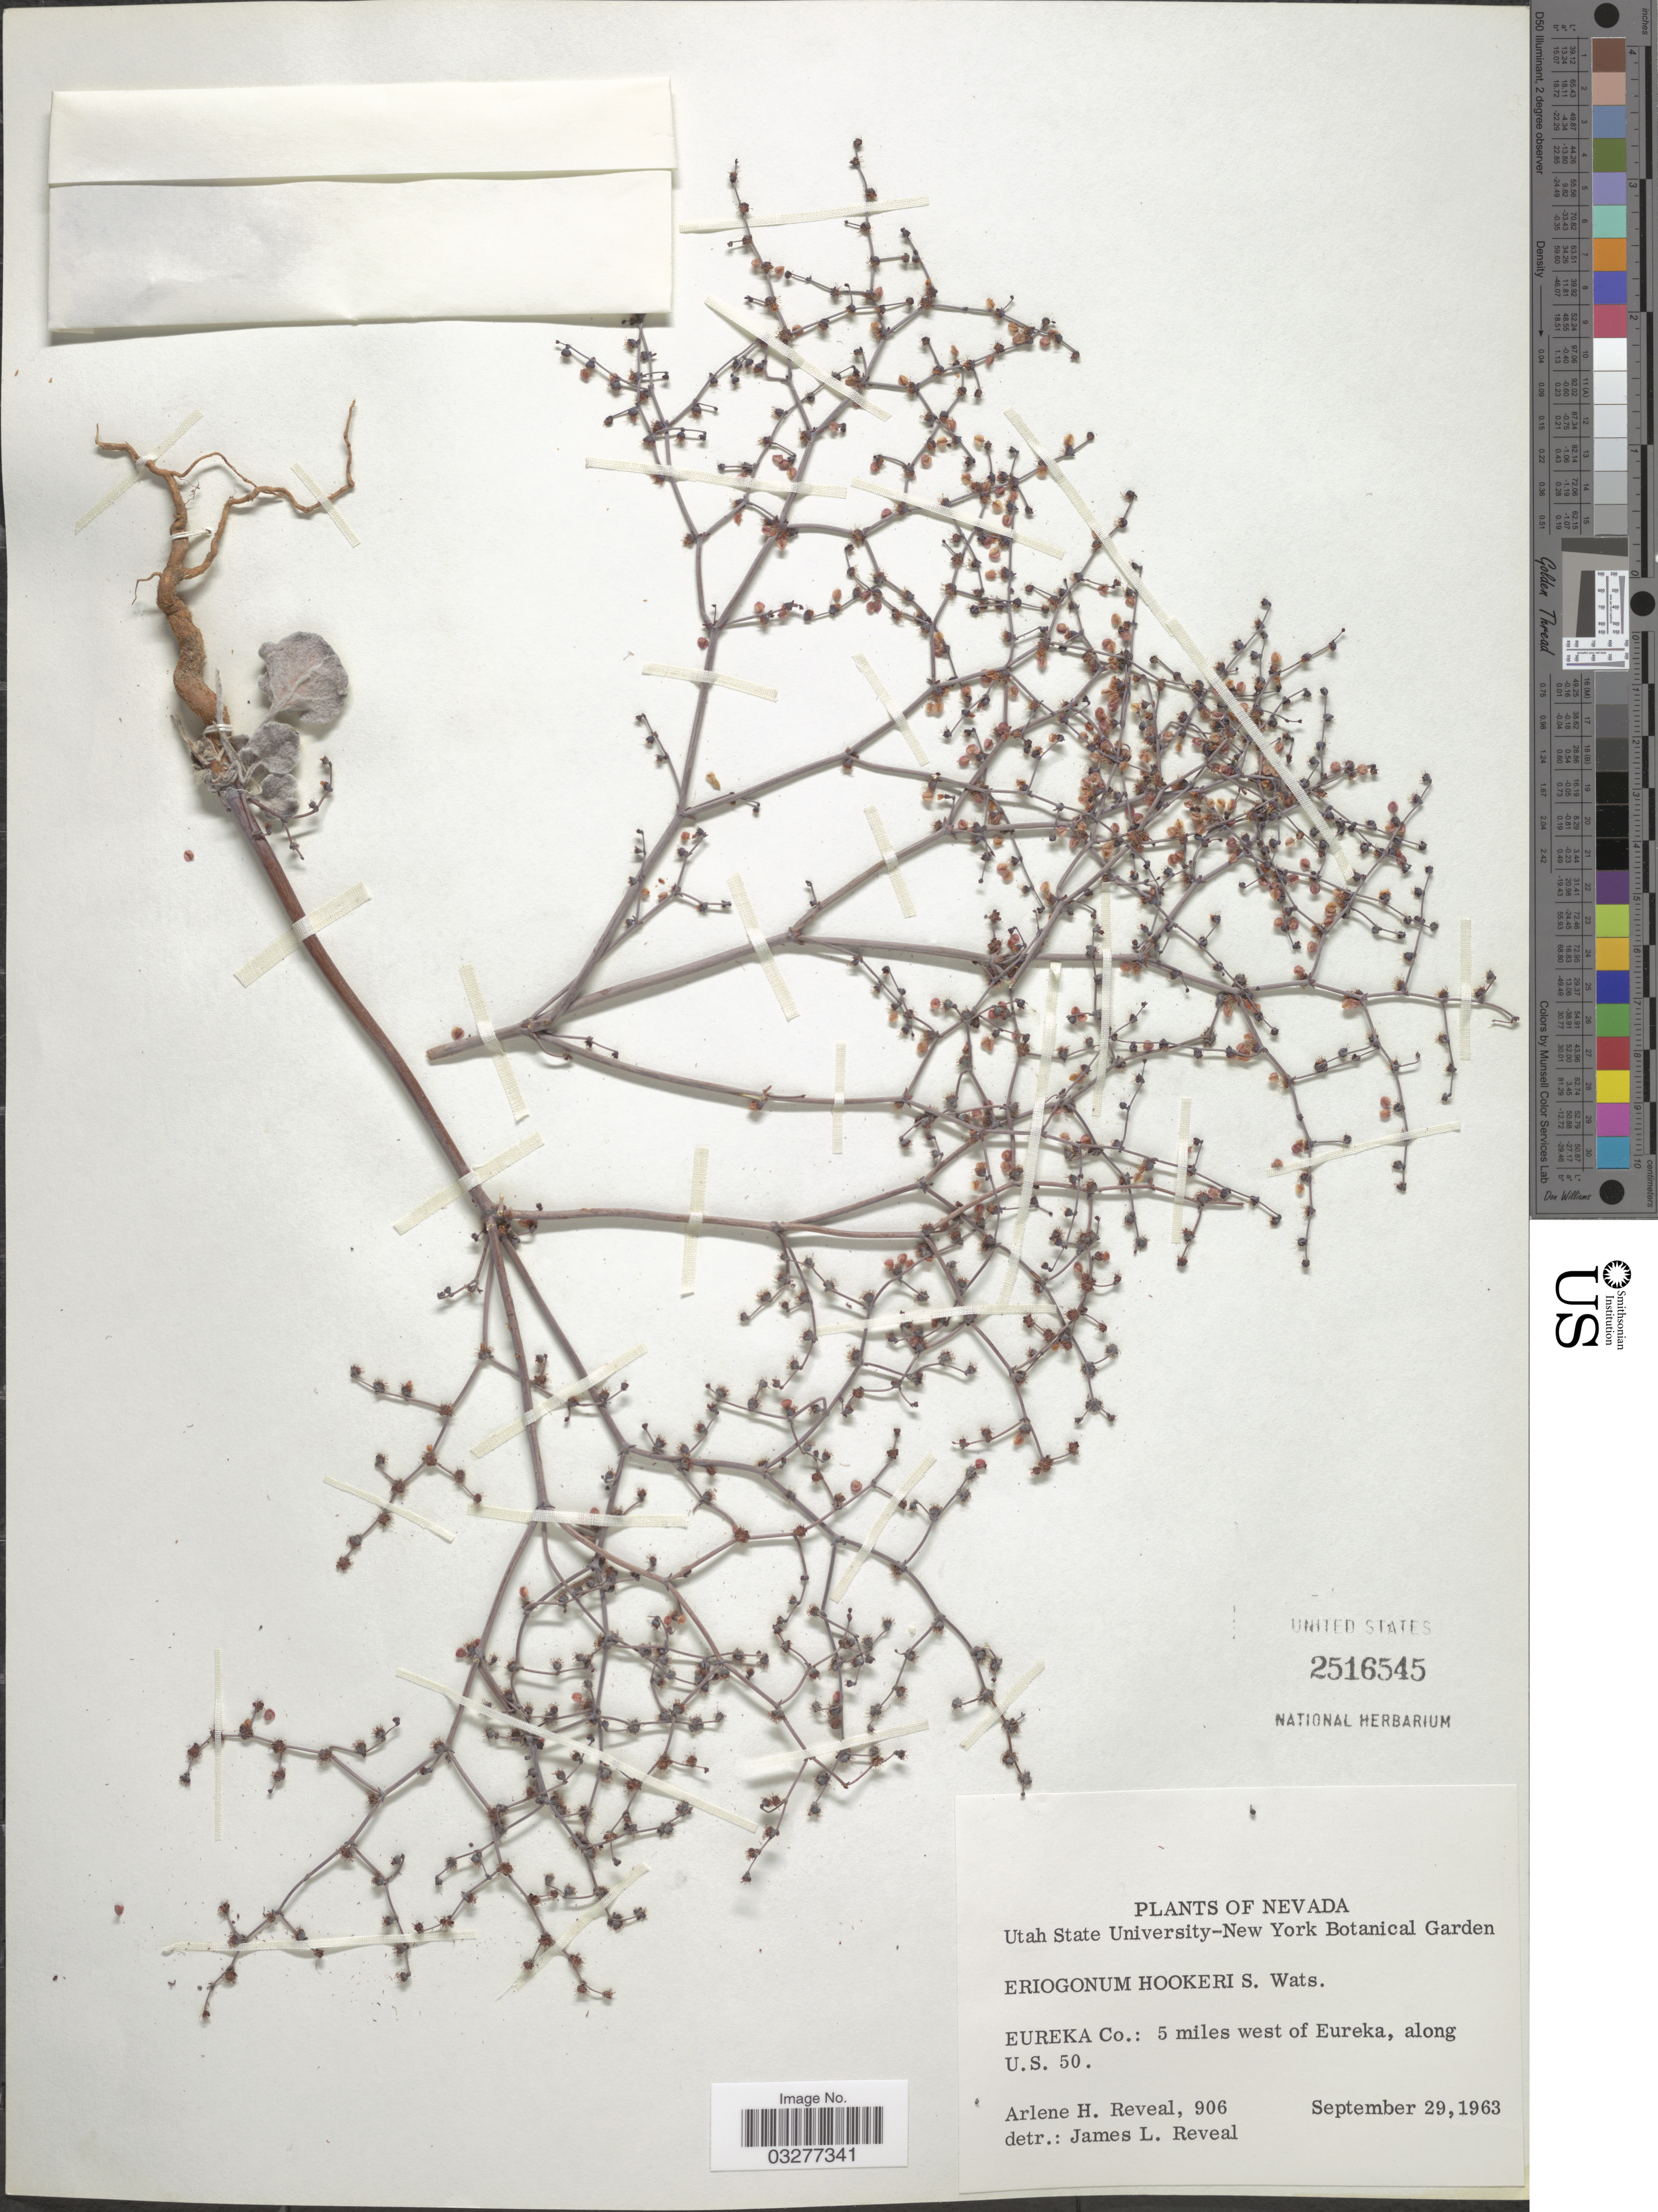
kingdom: Plantae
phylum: Tracheophyta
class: Magnoliopsida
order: Caryophyllales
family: Polygonaceae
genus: Eriogonum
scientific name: Eriogonum hookeri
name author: S. Watson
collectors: A. H. Reveal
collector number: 906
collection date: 1963-09-29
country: United States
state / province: Nevada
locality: Eureka Co.: 5 miles west of Eureka, along U.S. 50.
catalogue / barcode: US 2516545